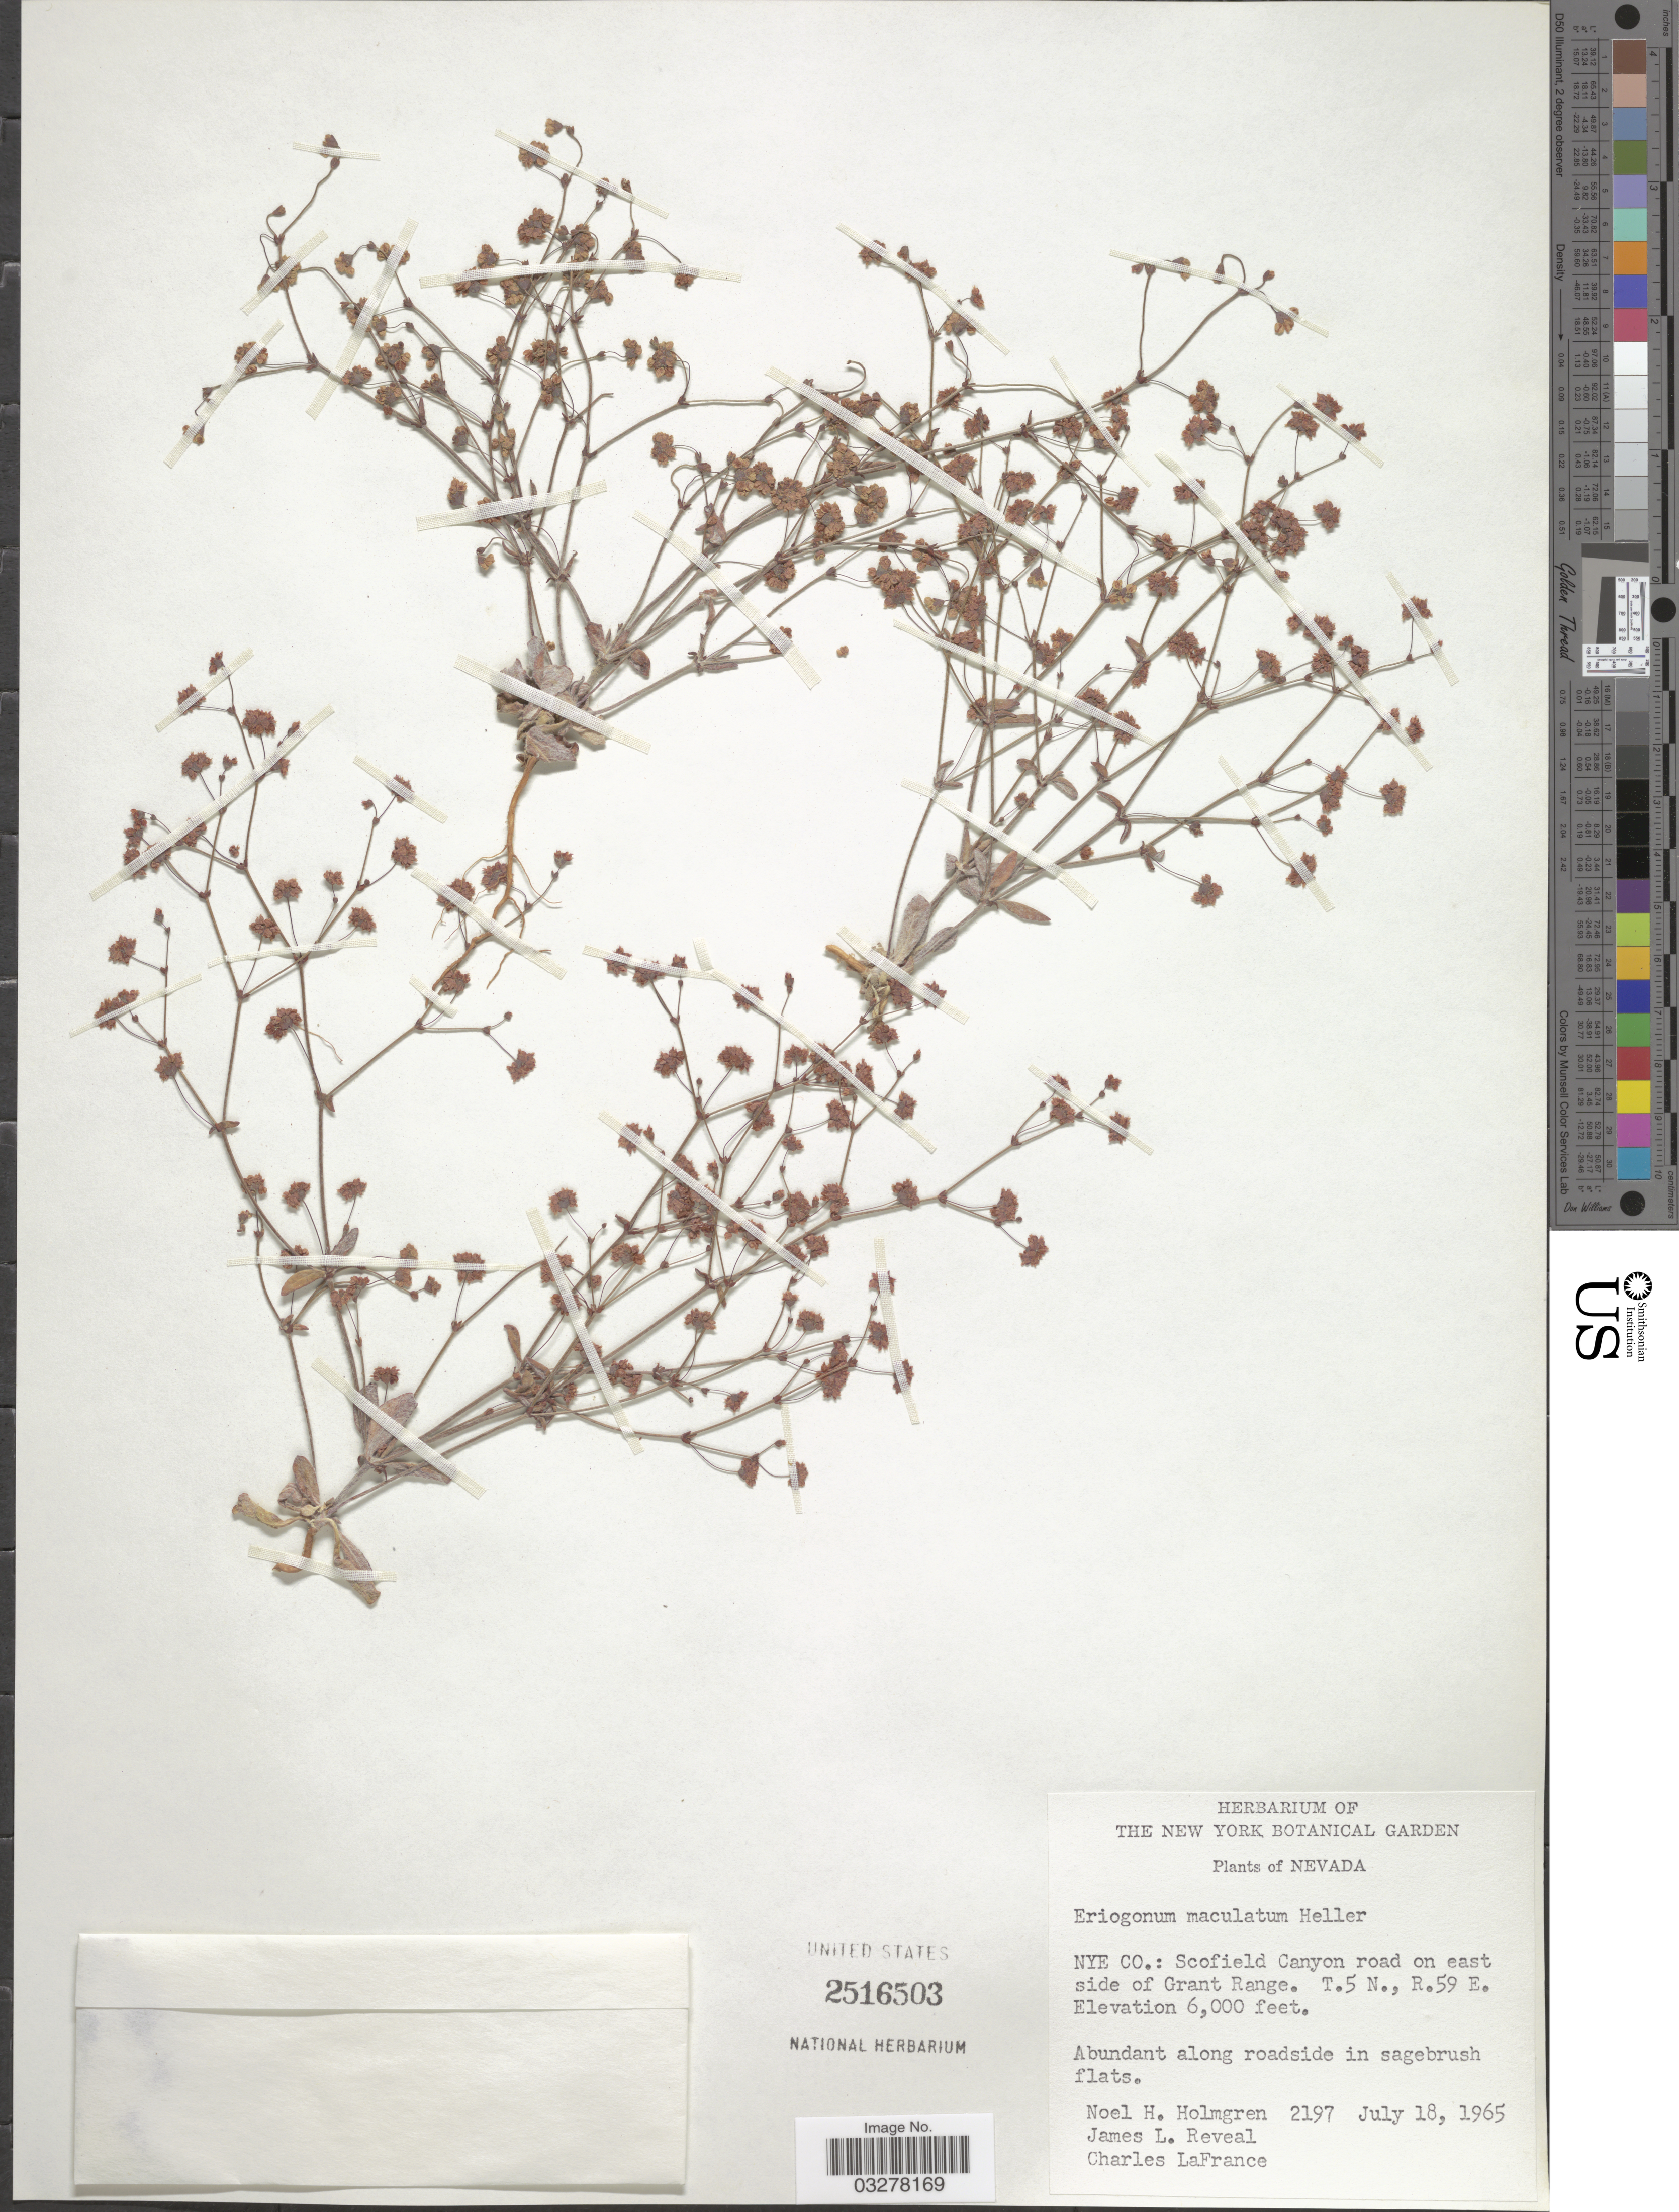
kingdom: Plantae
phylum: Tracheophyta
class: Magnoliopsida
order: Caryophyllales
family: Polygonaceae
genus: Eriogonum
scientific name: Eriogonum maculatum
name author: A. Heller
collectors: N. H. Holmgren & C. LaFrance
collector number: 2197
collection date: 1965-07-18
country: United States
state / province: Nevada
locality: Nye Co.: Scofield Canyon road on east side of Grant Range. T.5 N., R.59 E.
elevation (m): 1829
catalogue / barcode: US 2516503